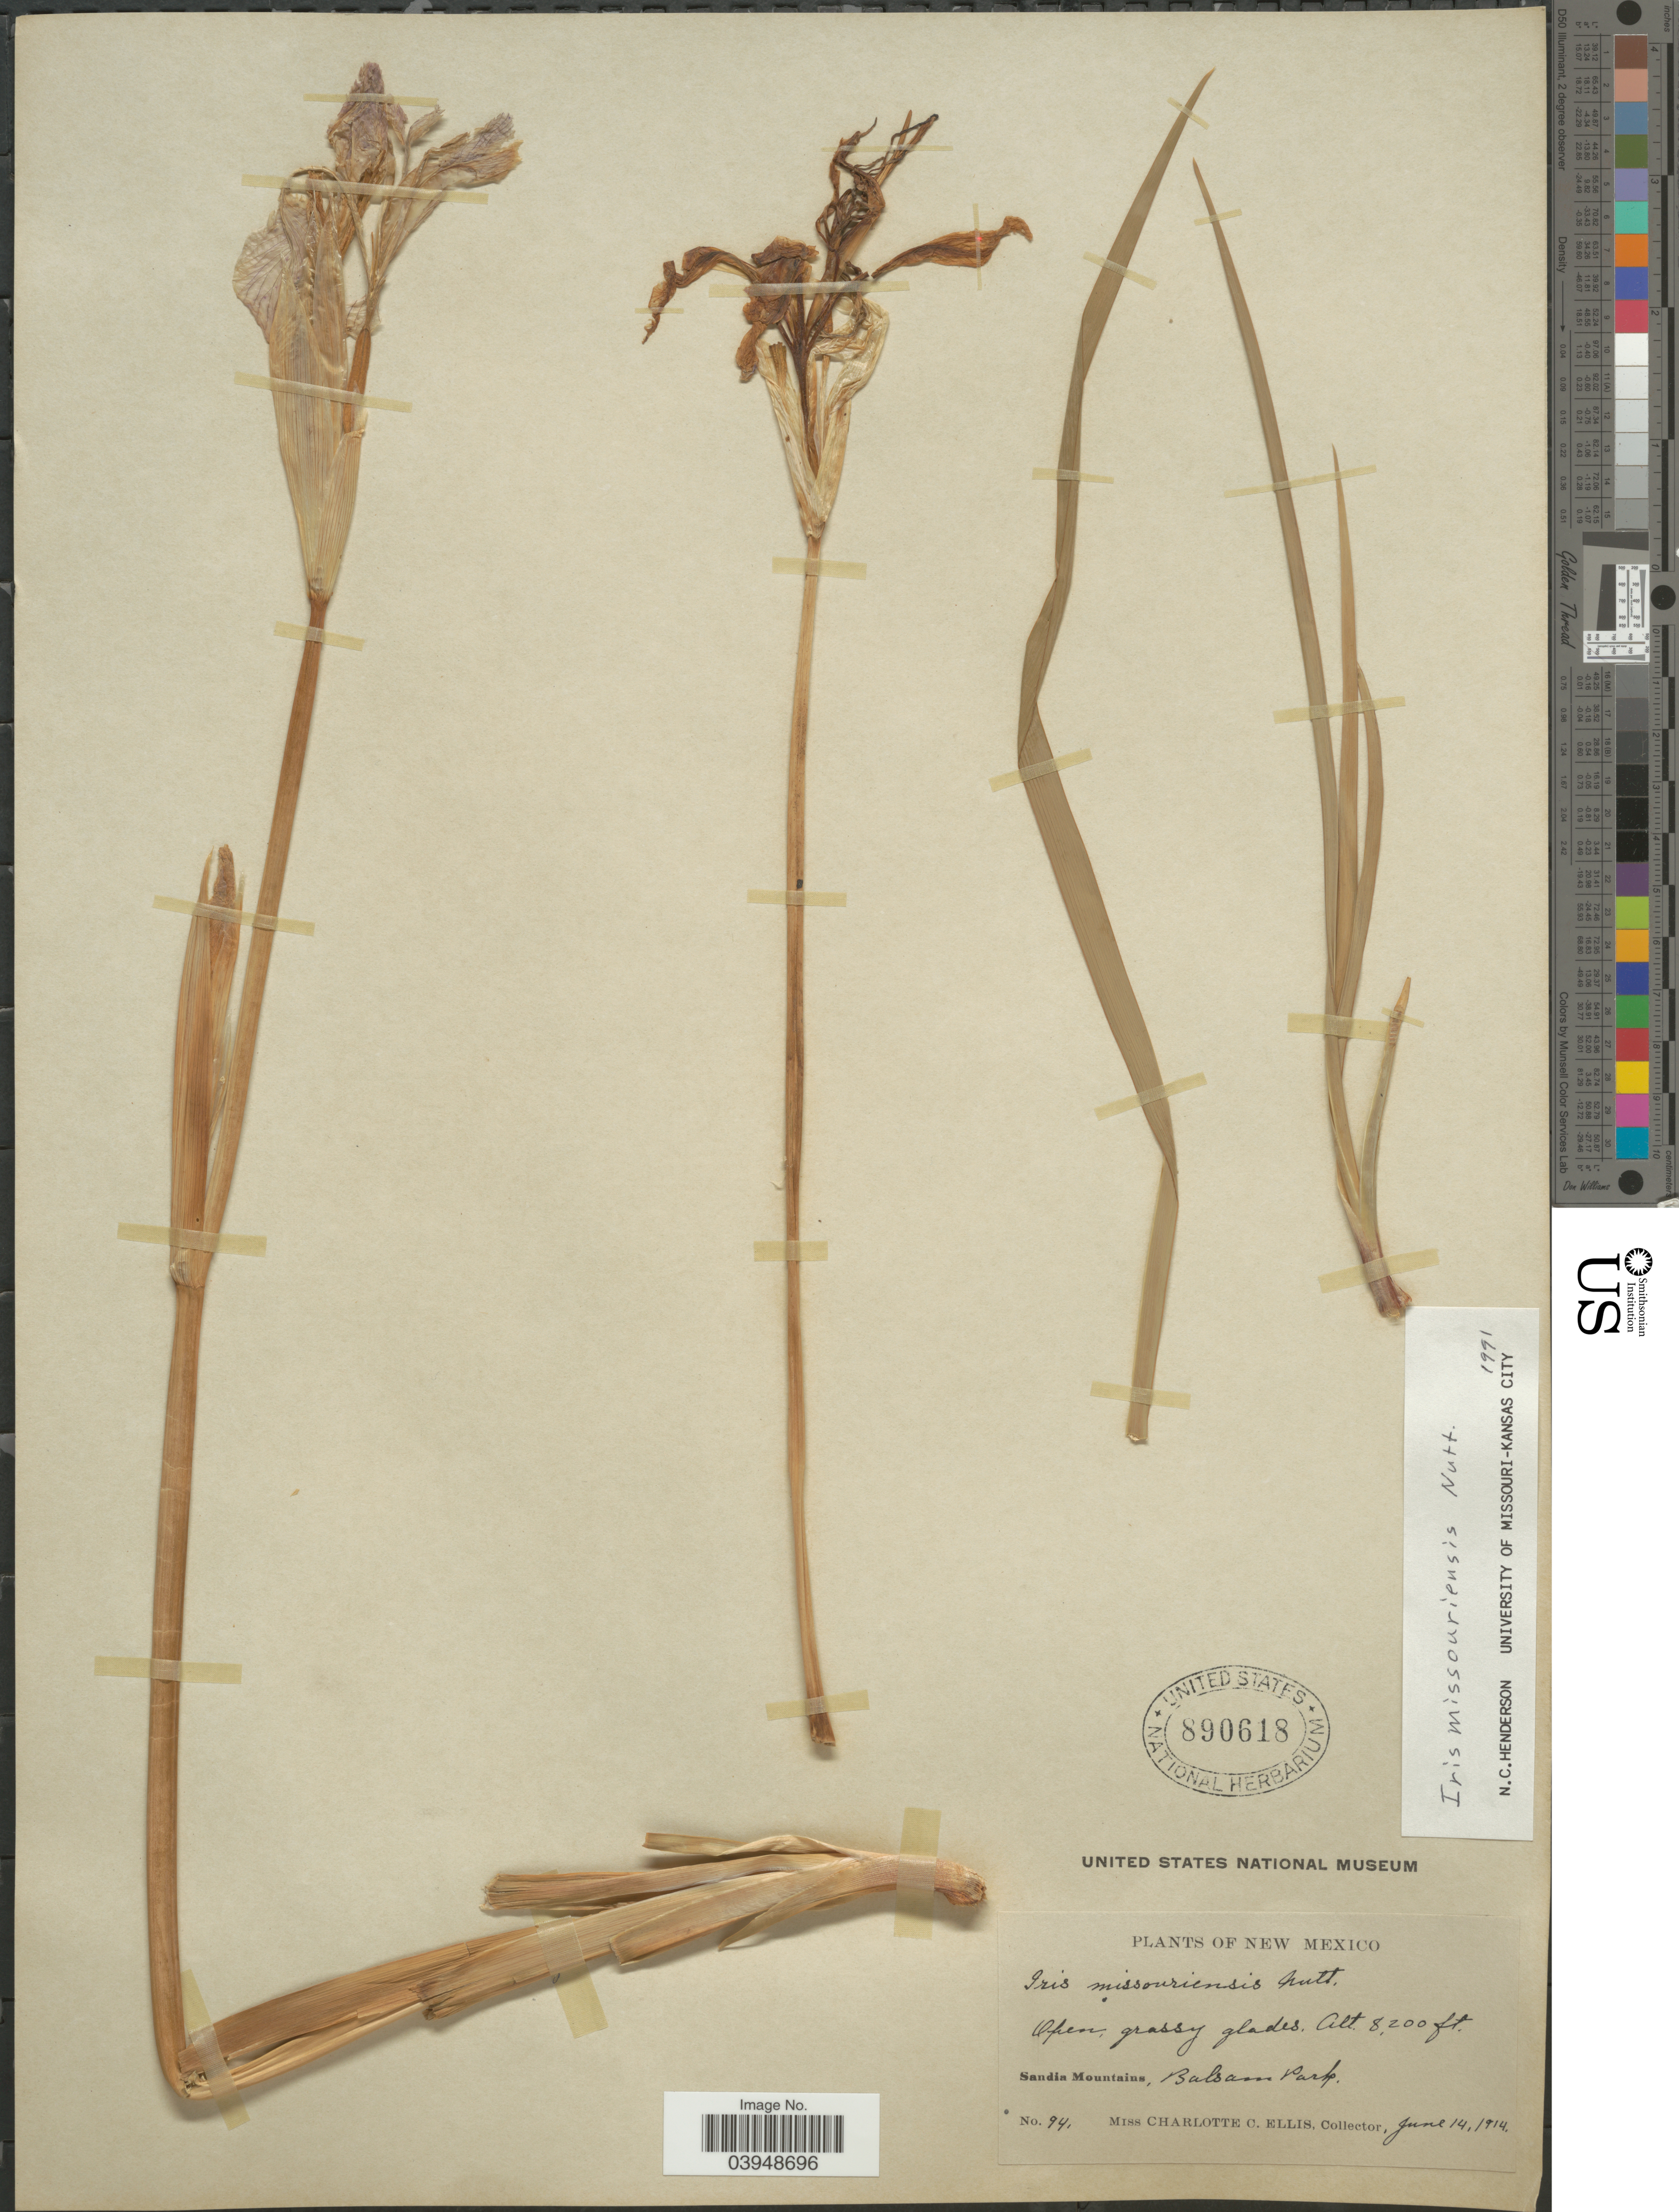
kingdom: Plantae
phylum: Tracheophyta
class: Liliopsida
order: Asparagales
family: Iridaceae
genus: Iris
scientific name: Iris missouriensis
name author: Nutt.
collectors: C. C. Ellis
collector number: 94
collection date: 1914-06-14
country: United States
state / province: New Mexico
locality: Sandia Mountains, Balsam Park.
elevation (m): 2499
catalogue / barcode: US 890618